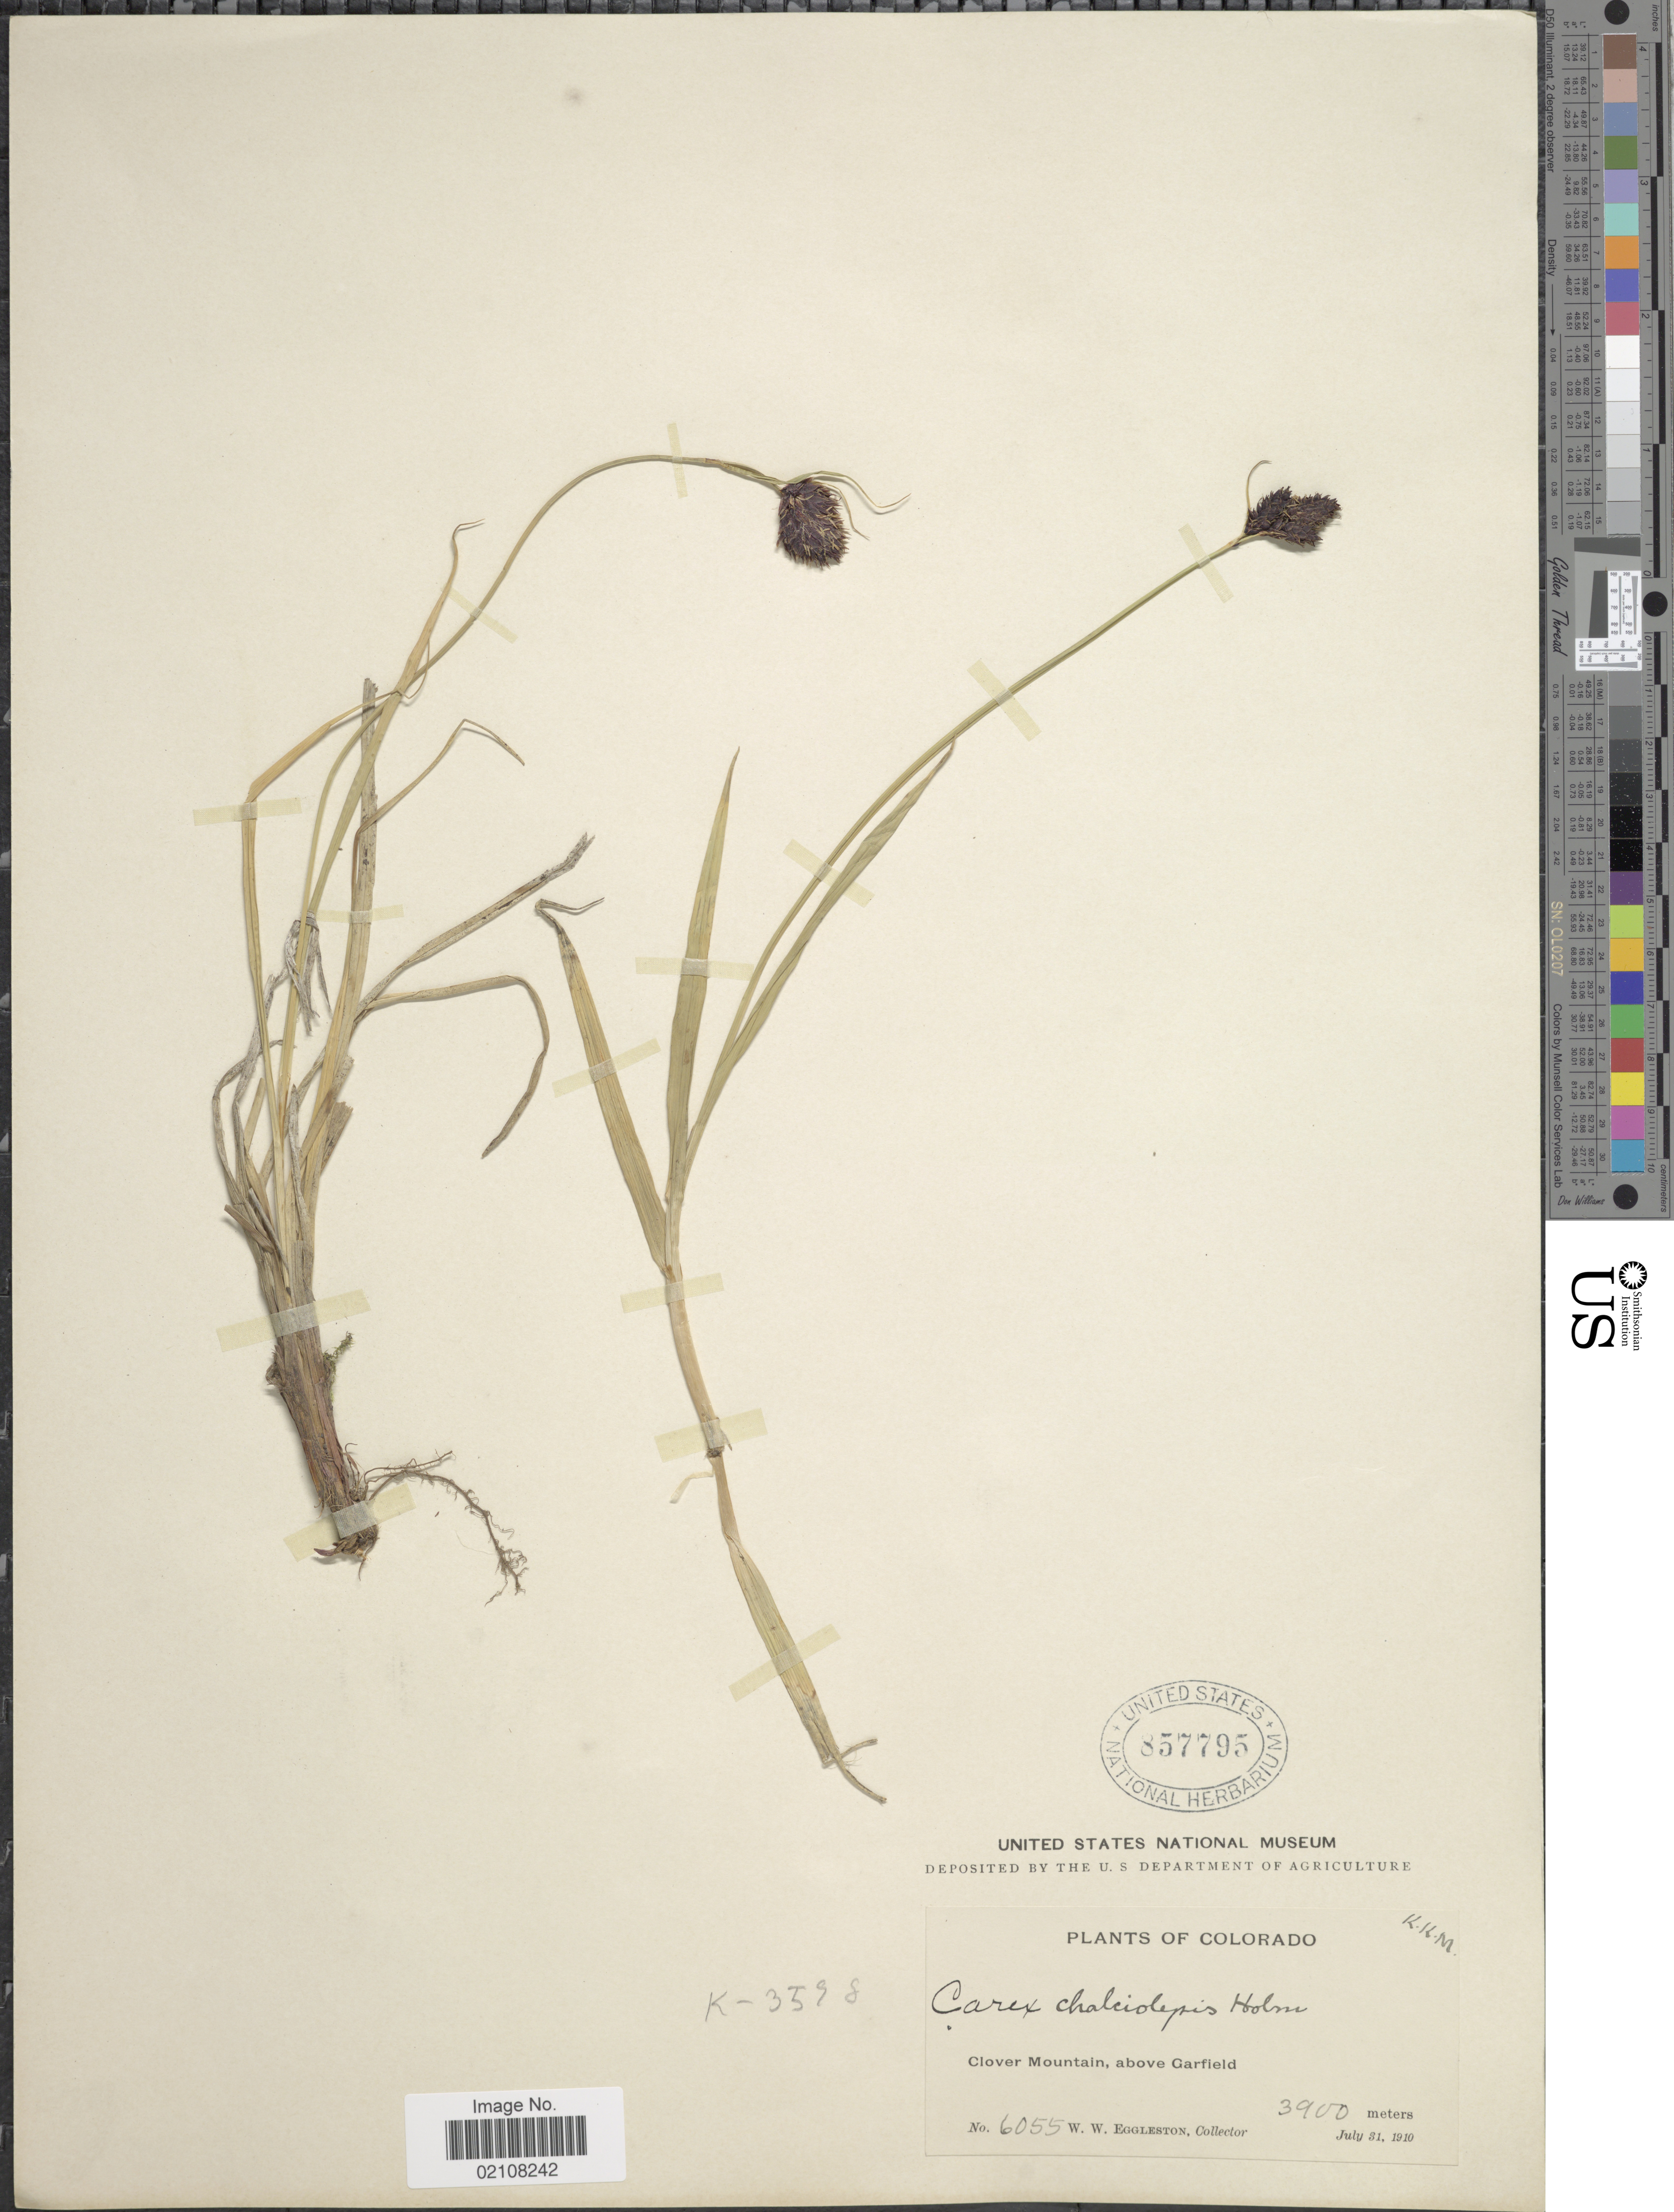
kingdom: Plantae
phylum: Tracheophyta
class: Liliopsida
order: Poales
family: Cyperaceae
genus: Carex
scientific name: Carex chalciolepis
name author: Holm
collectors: W. W. Eggleston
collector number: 6055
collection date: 1910-07-31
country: United States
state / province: Colorado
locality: Clover Mountain, above Garfield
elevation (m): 3900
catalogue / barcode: US 857795